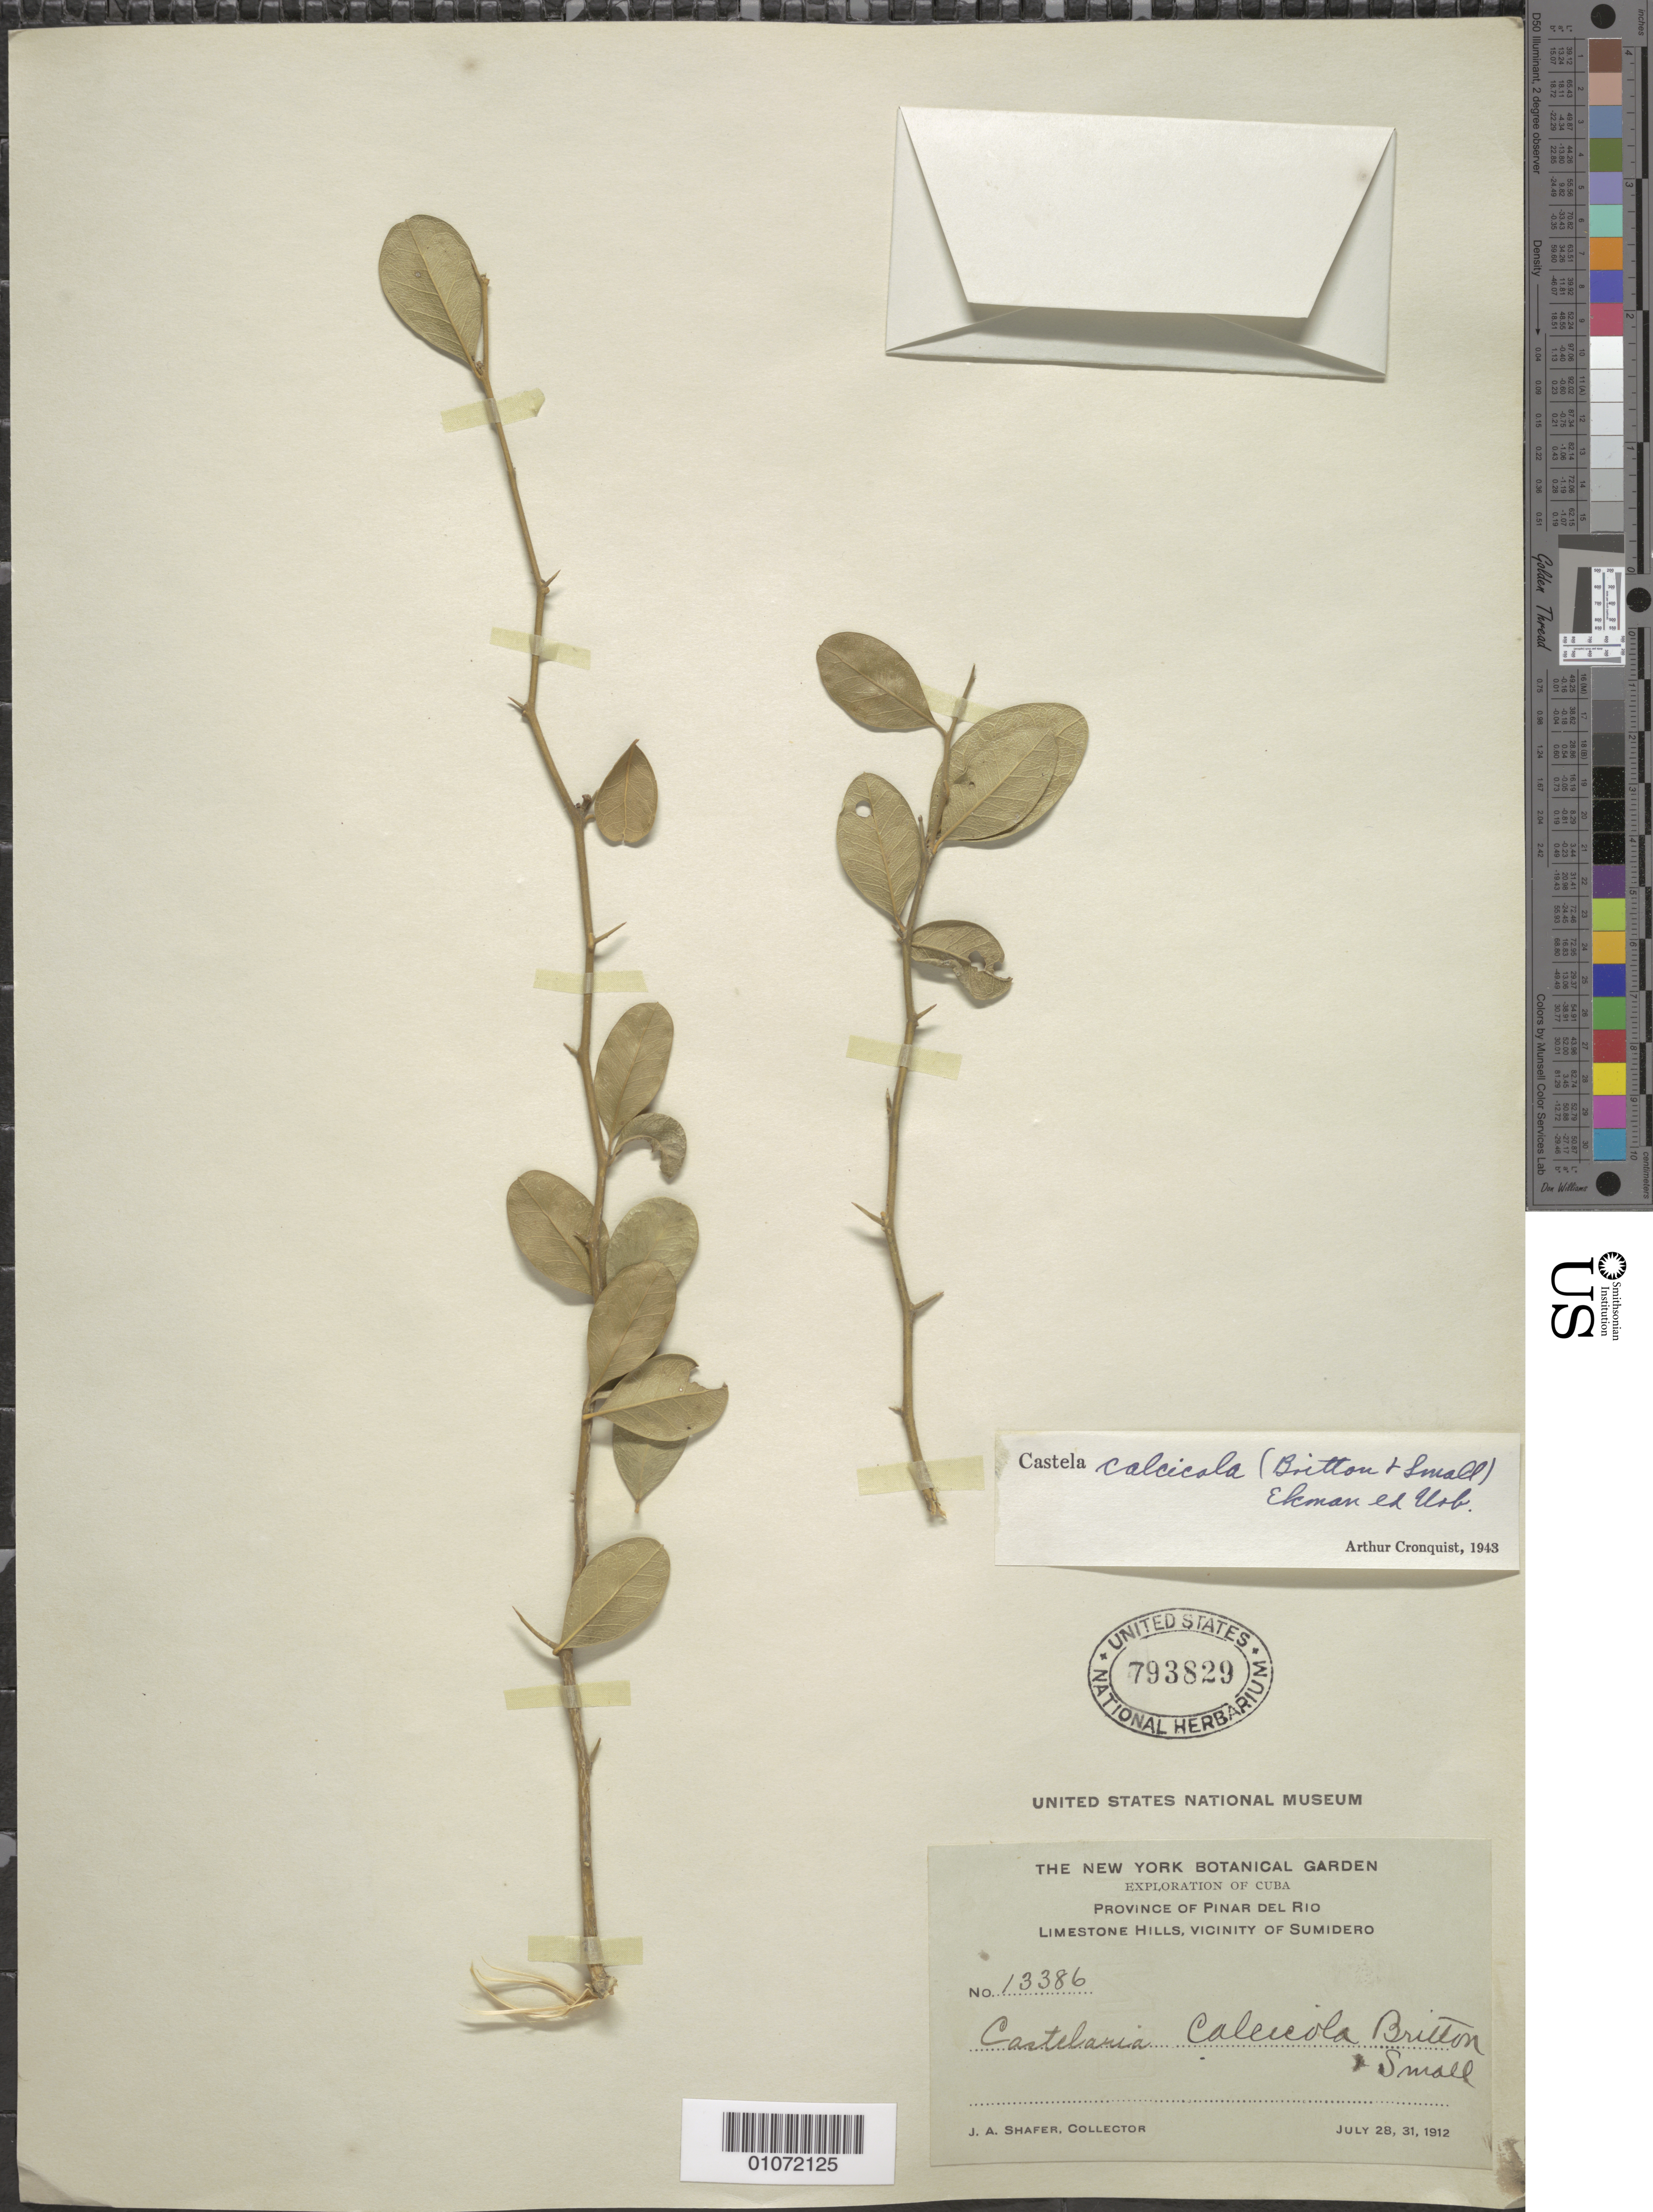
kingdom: Plantae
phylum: Tracheophyta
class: Magnoliopsida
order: Sapindales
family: Simaroubaceae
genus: Castela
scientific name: Castela calcicola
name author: (Britton & Small) Ekman ex Urb.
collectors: J. A. Shafer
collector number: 13386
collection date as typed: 28 Jul 1912 and 31 Jul 1912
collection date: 1912-07-28,1912-07-31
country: Cuba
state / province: Pinar del Rio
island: Cuba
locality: Limestone Hills, Vicinity of Sumidero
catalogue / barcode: US 793829